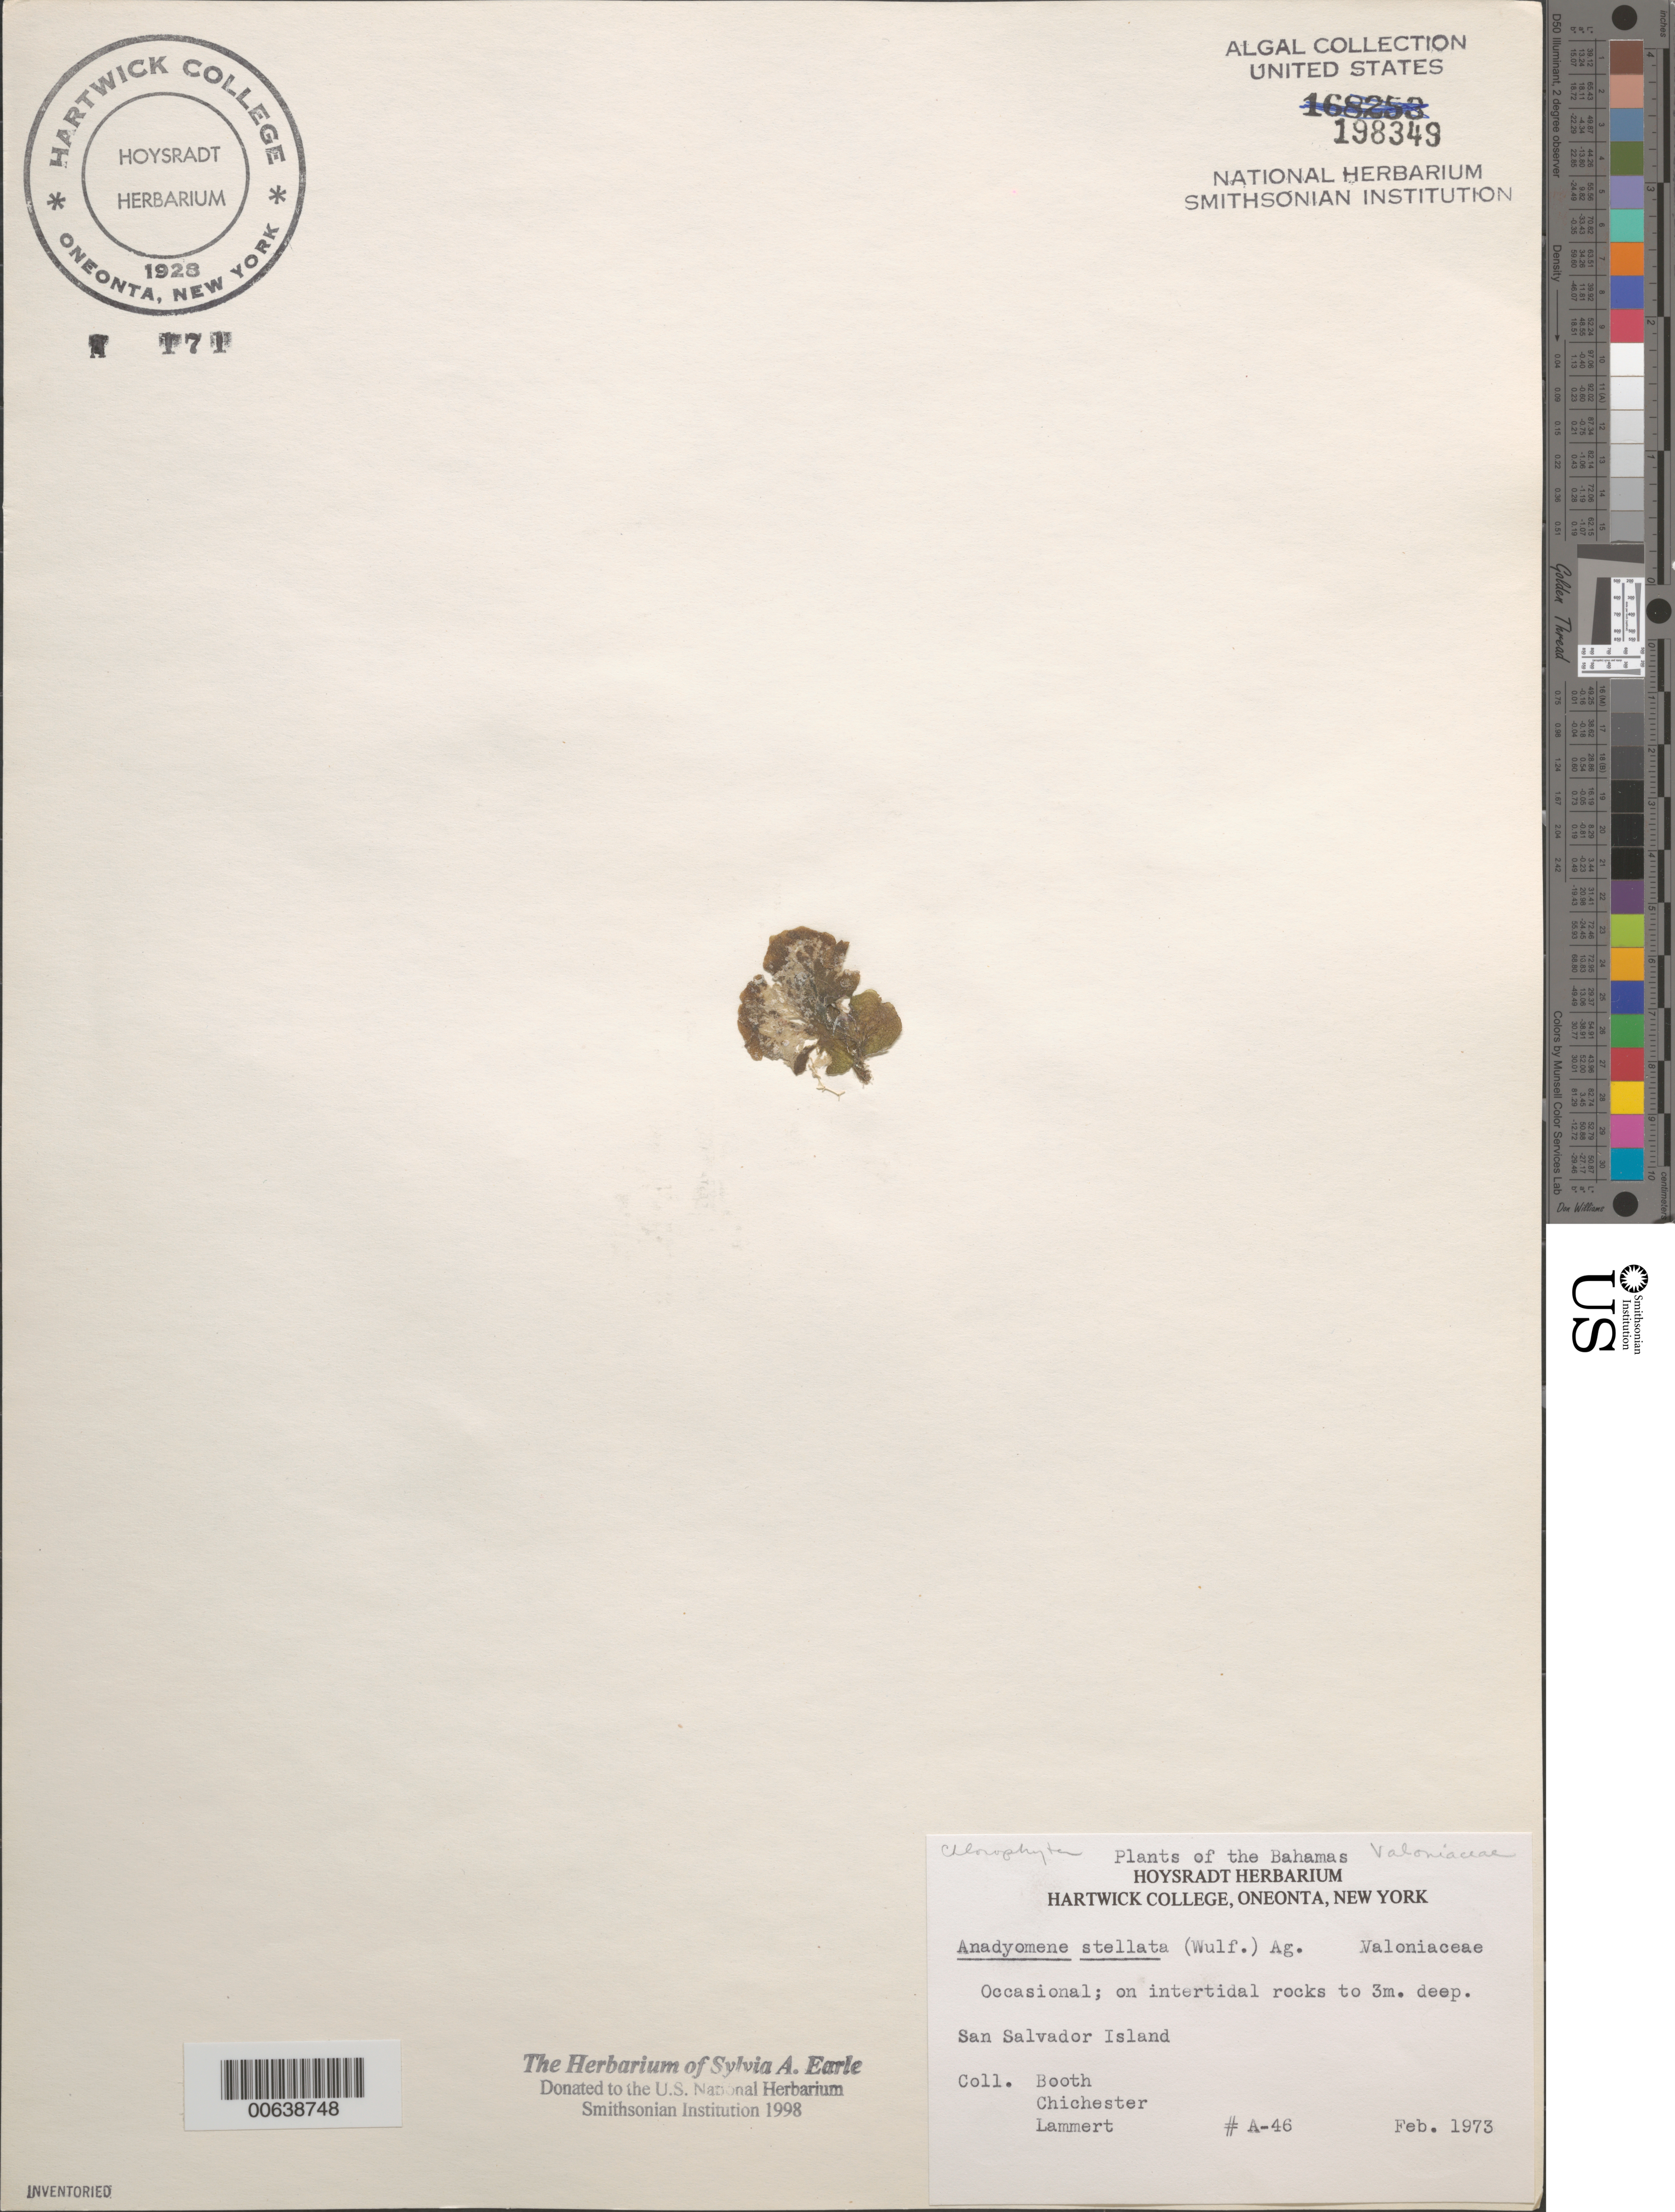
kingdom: Plantae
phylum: Chlorophyta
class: Ulvophyceae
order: Cladophorales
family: Anadyomenaceae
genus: Anadyomene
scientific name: Anadyomene stellata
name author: (Wulfen) C. Agardh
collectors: -. Booth, -. Chichester & -. Lammert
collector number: A-46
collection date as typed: Feb 1973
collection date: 1973-02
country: Bahamas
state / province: San Salvador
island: San Salvador Island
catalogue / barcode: US 198349